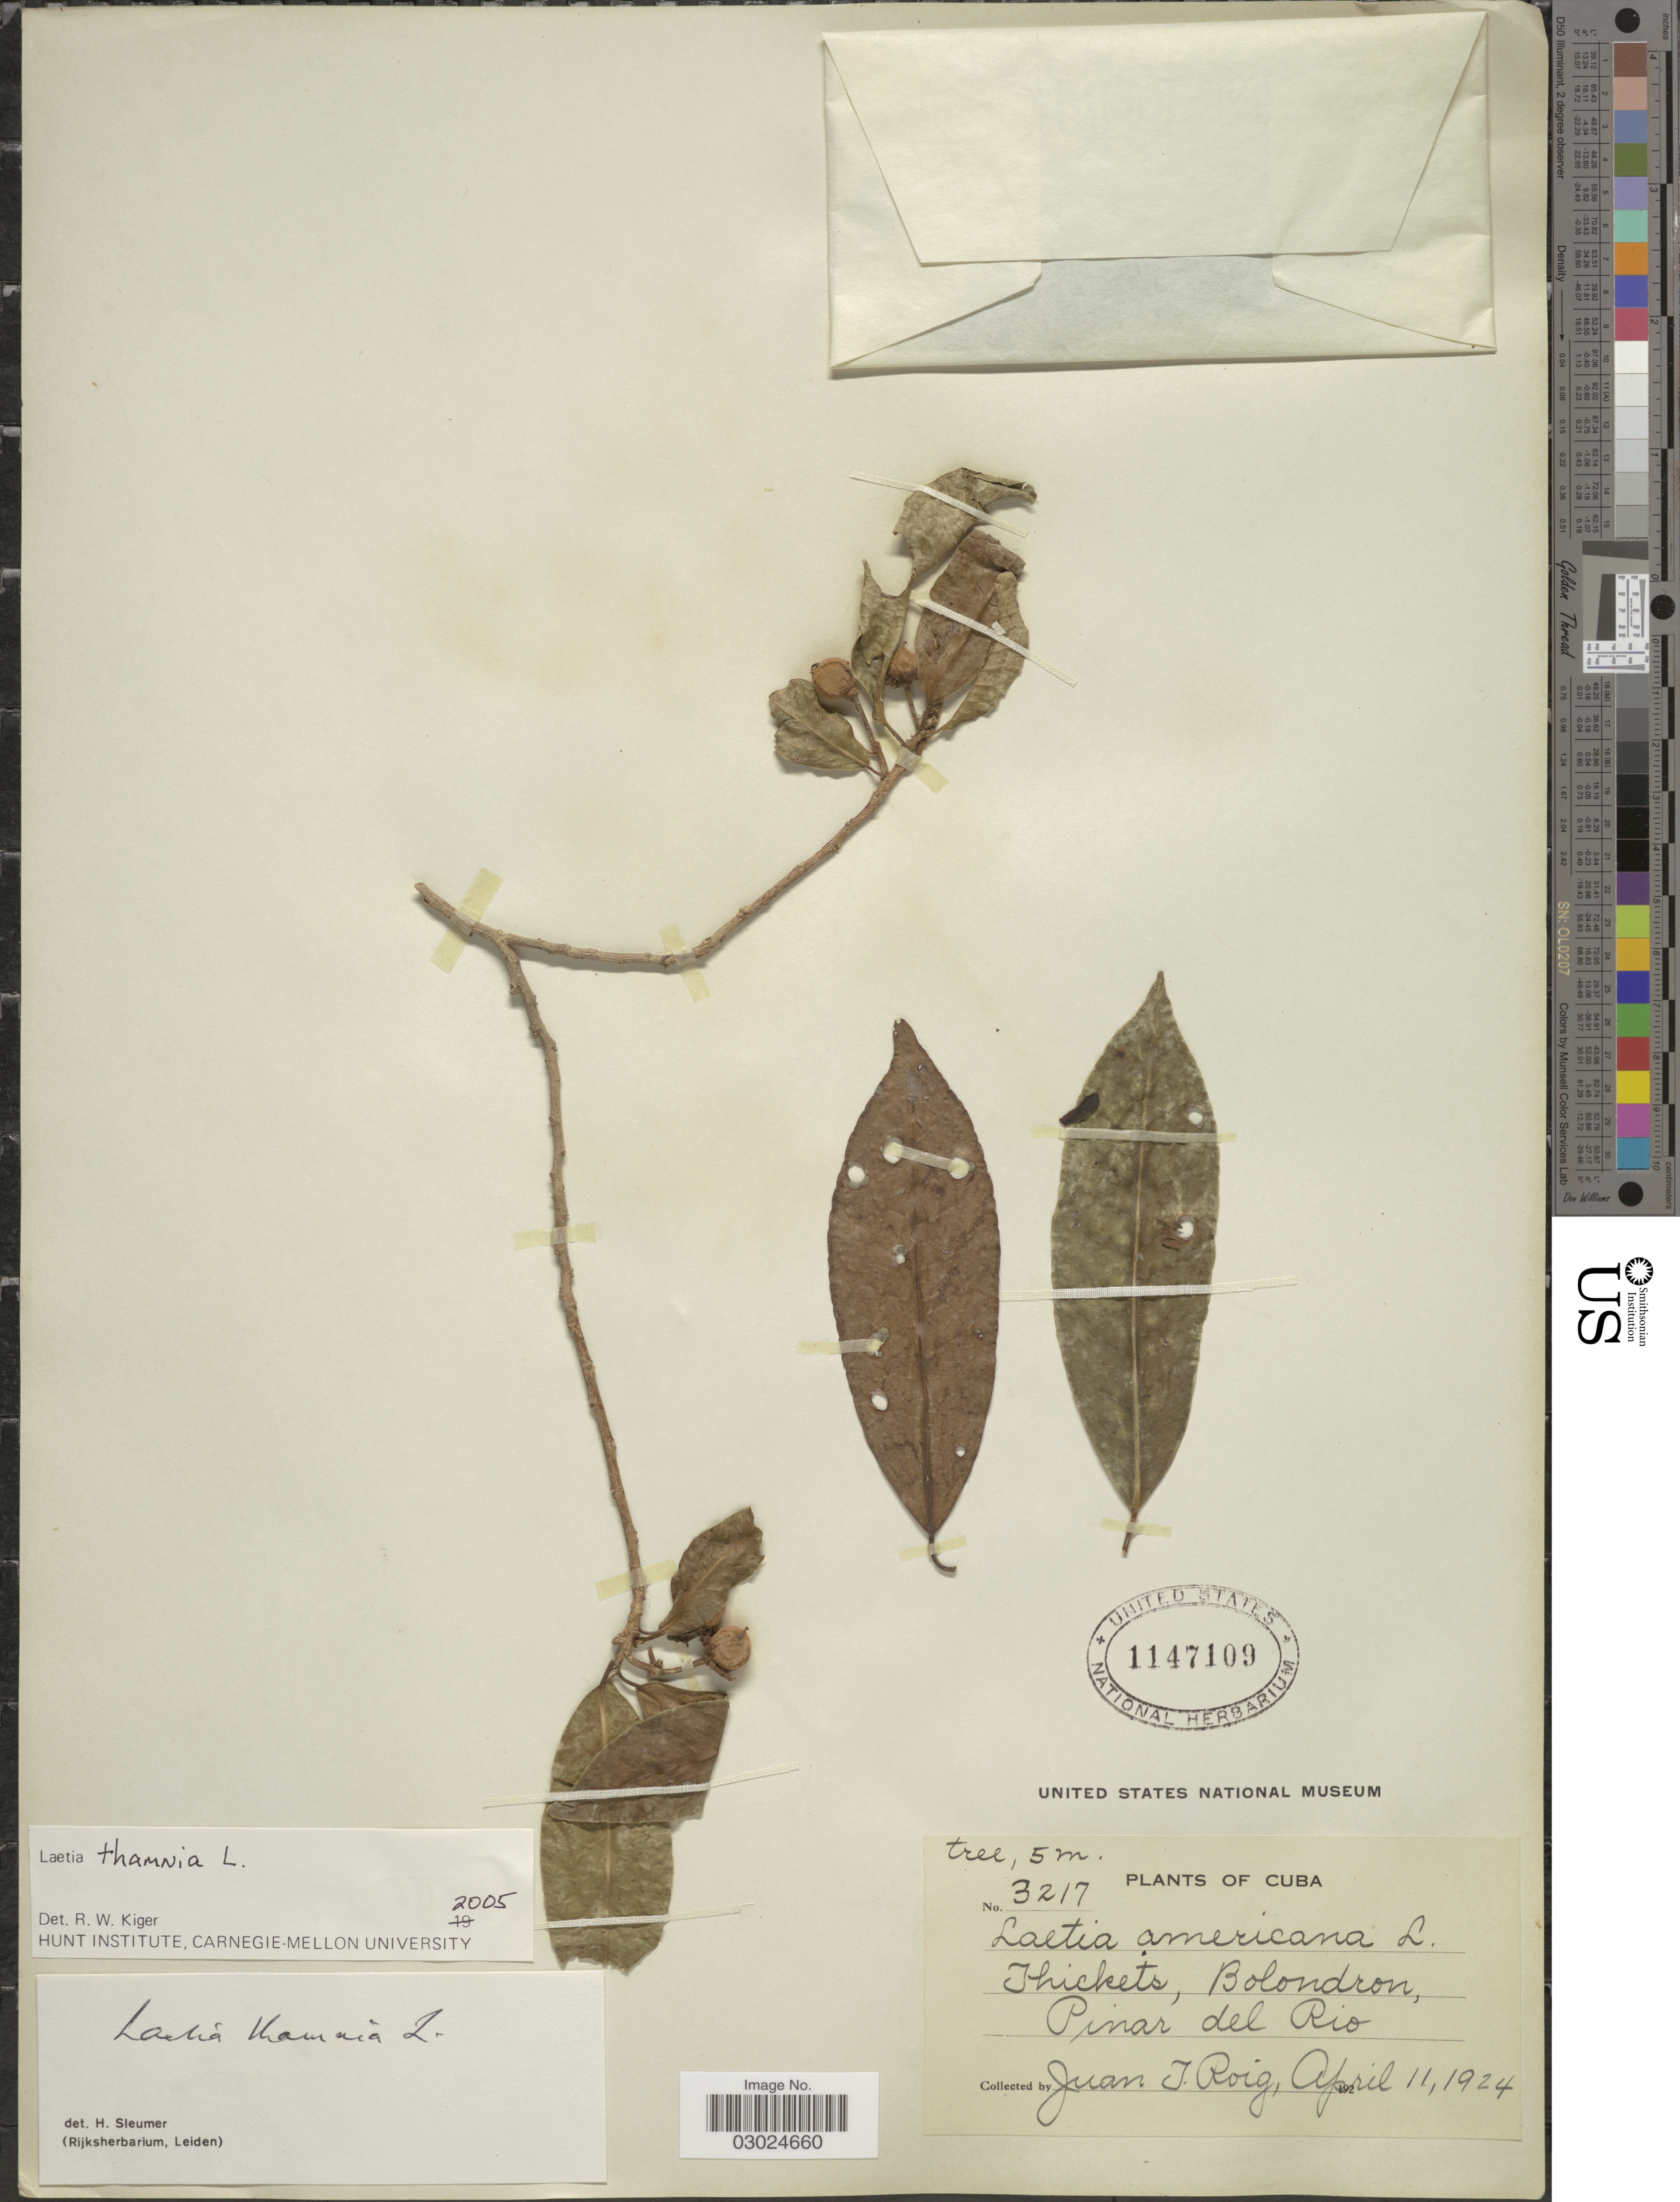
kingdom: Plantae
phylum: Tracheophyta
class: Magnoliopsida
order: Malpighiales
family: Salicaceae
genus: Laetia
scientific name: Laetia thamnia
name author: L.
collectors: J. Roig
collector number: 3217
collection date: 1924-04-11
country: Cuba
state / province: Pinar del Río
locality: Bolondron.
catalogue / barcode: US 1147109